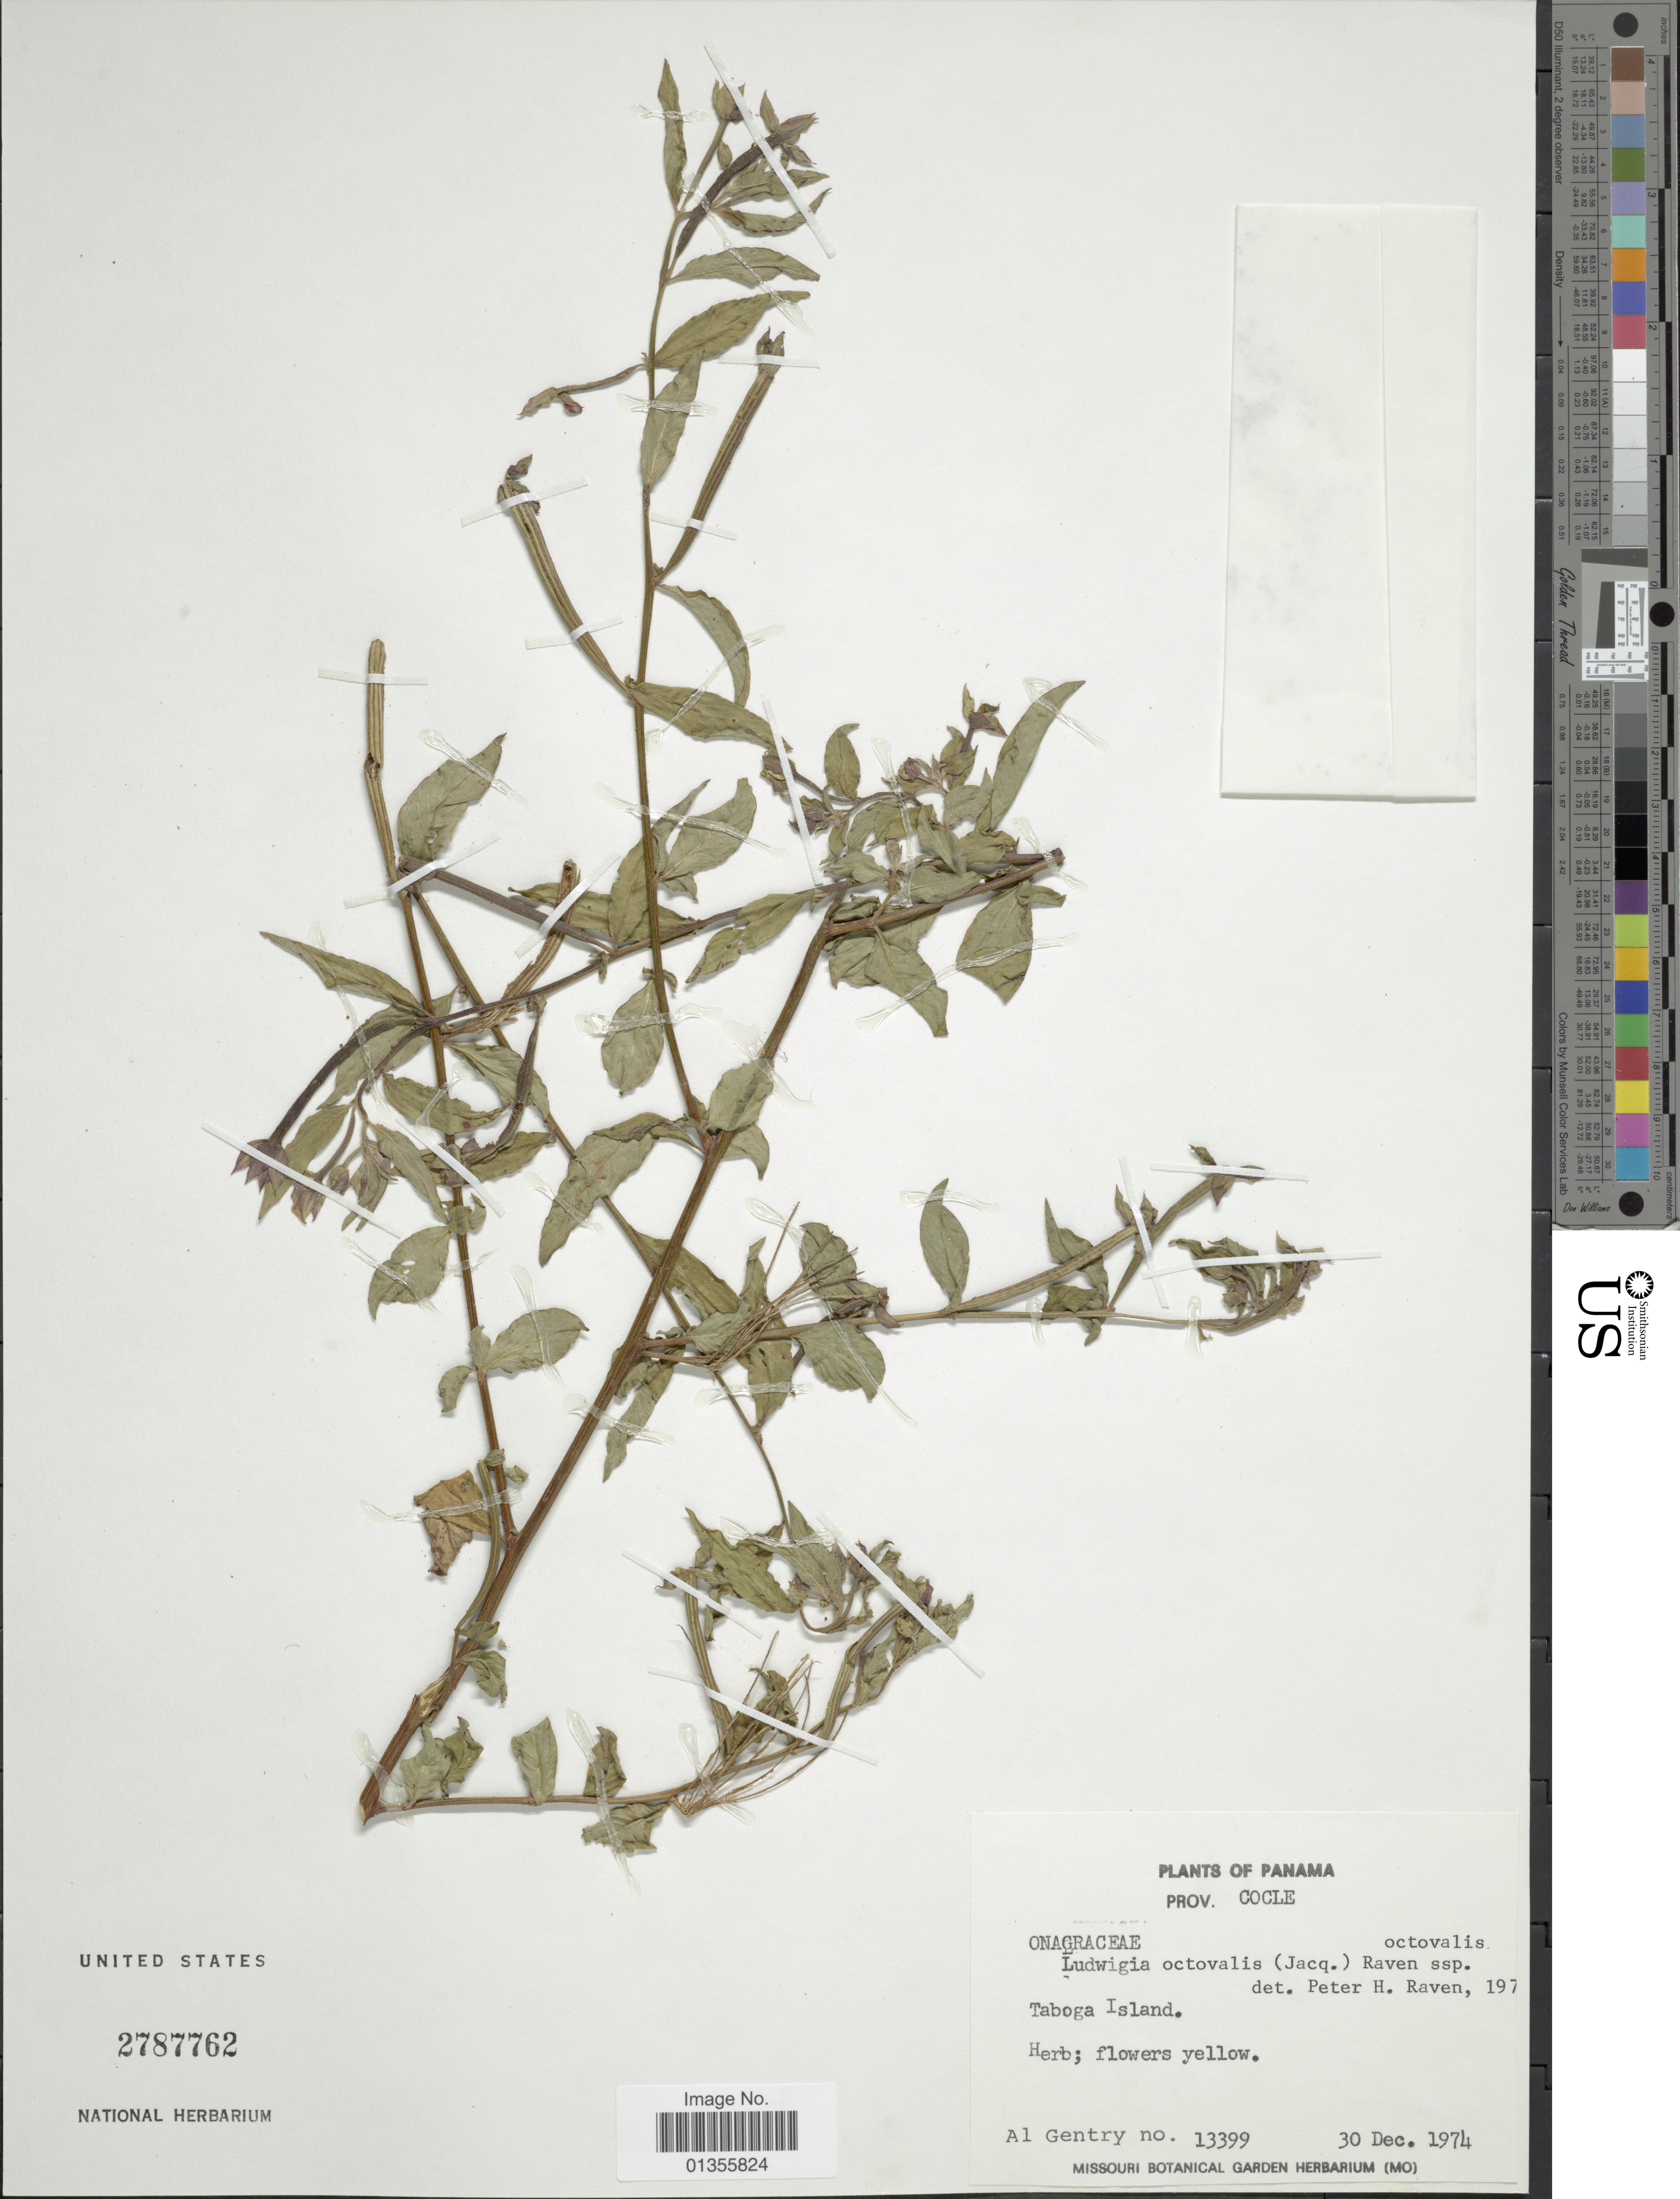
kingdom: Plantae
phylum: Tracheophyta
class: Magnoliopsida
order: Myrtales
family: Onagraceae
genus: Ludwigia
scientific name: Ludwigia octovalvis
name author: (Jacq.) P.H. Raven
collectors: A. H. Gentry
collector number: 13399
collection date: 1974-12-30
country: Panama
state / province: Coclé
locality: Prov. Cocle. Taboga Island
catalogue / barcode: US 2787762